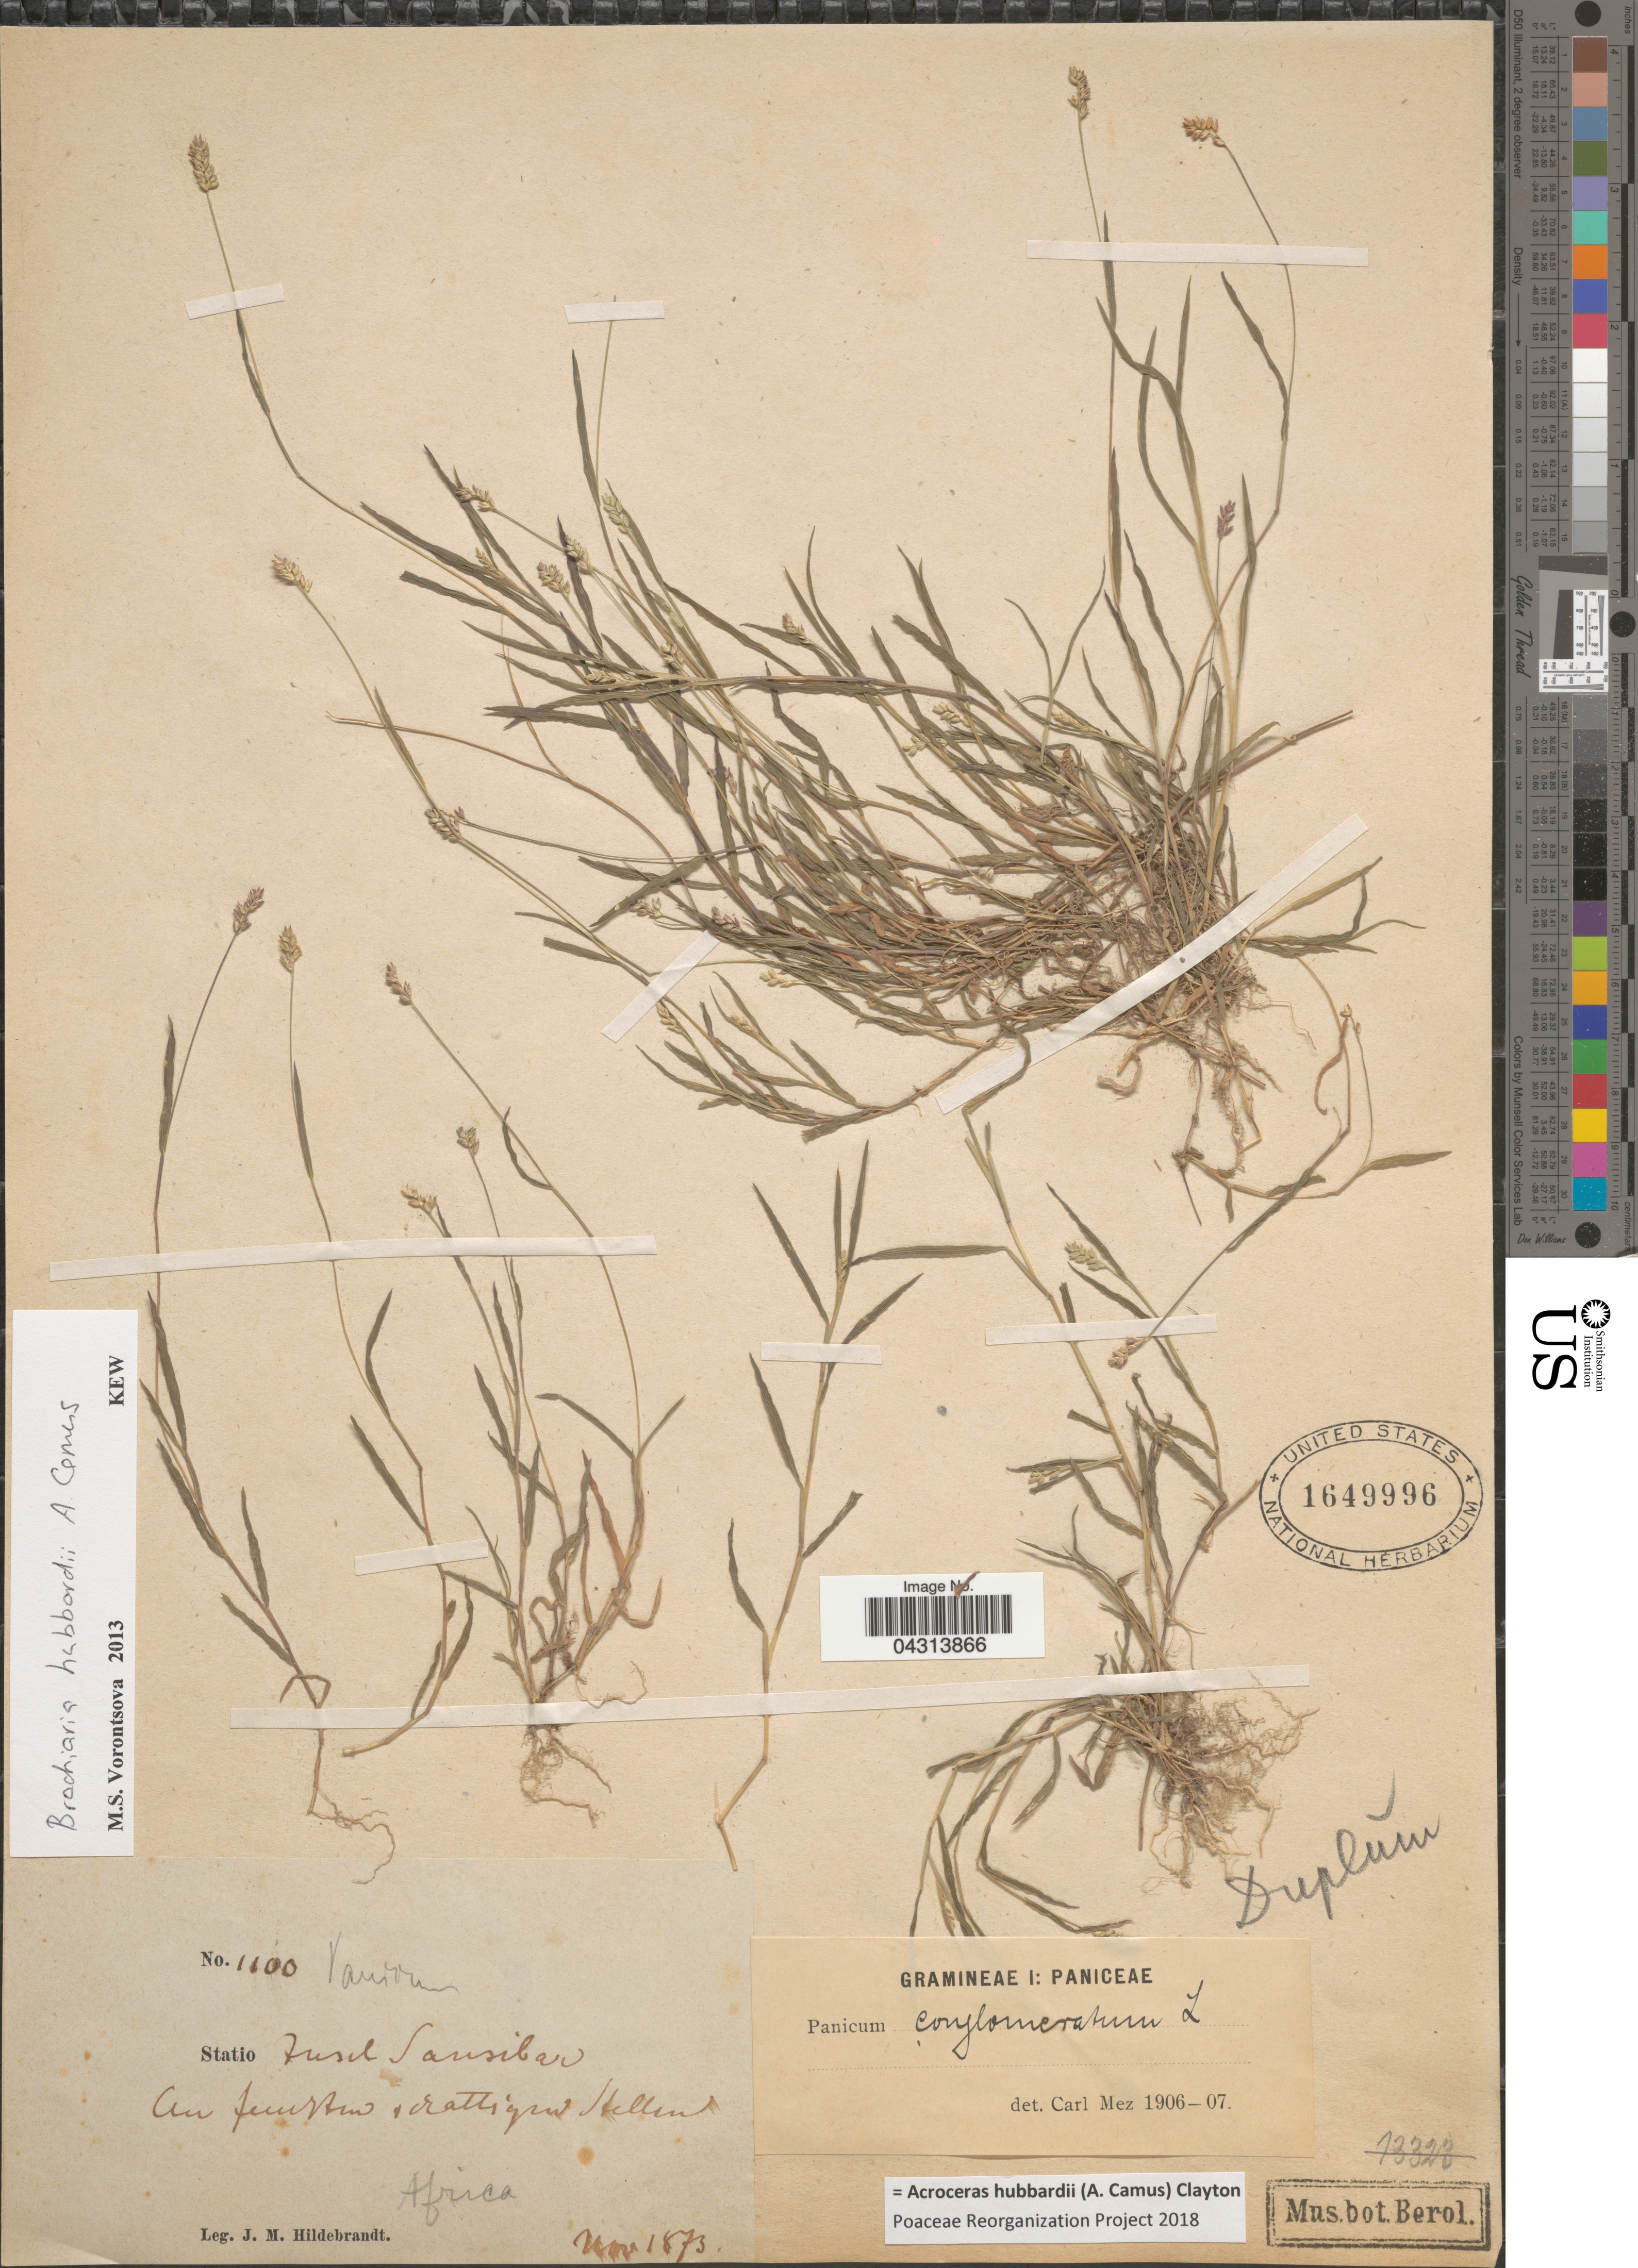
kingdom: Plantae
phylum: Tracheophyta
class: Liliopsida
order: Poales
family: Poaceae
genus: Acroceras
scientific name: Acroceras hubbardii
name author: (A. Camus) Clayton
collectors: J. Hildebrandt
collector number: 1100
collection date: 1873-11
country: Tanzania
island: Zanzibar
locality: Statio Tusch Sansibar. [interpreted]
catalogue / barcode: US 1649996